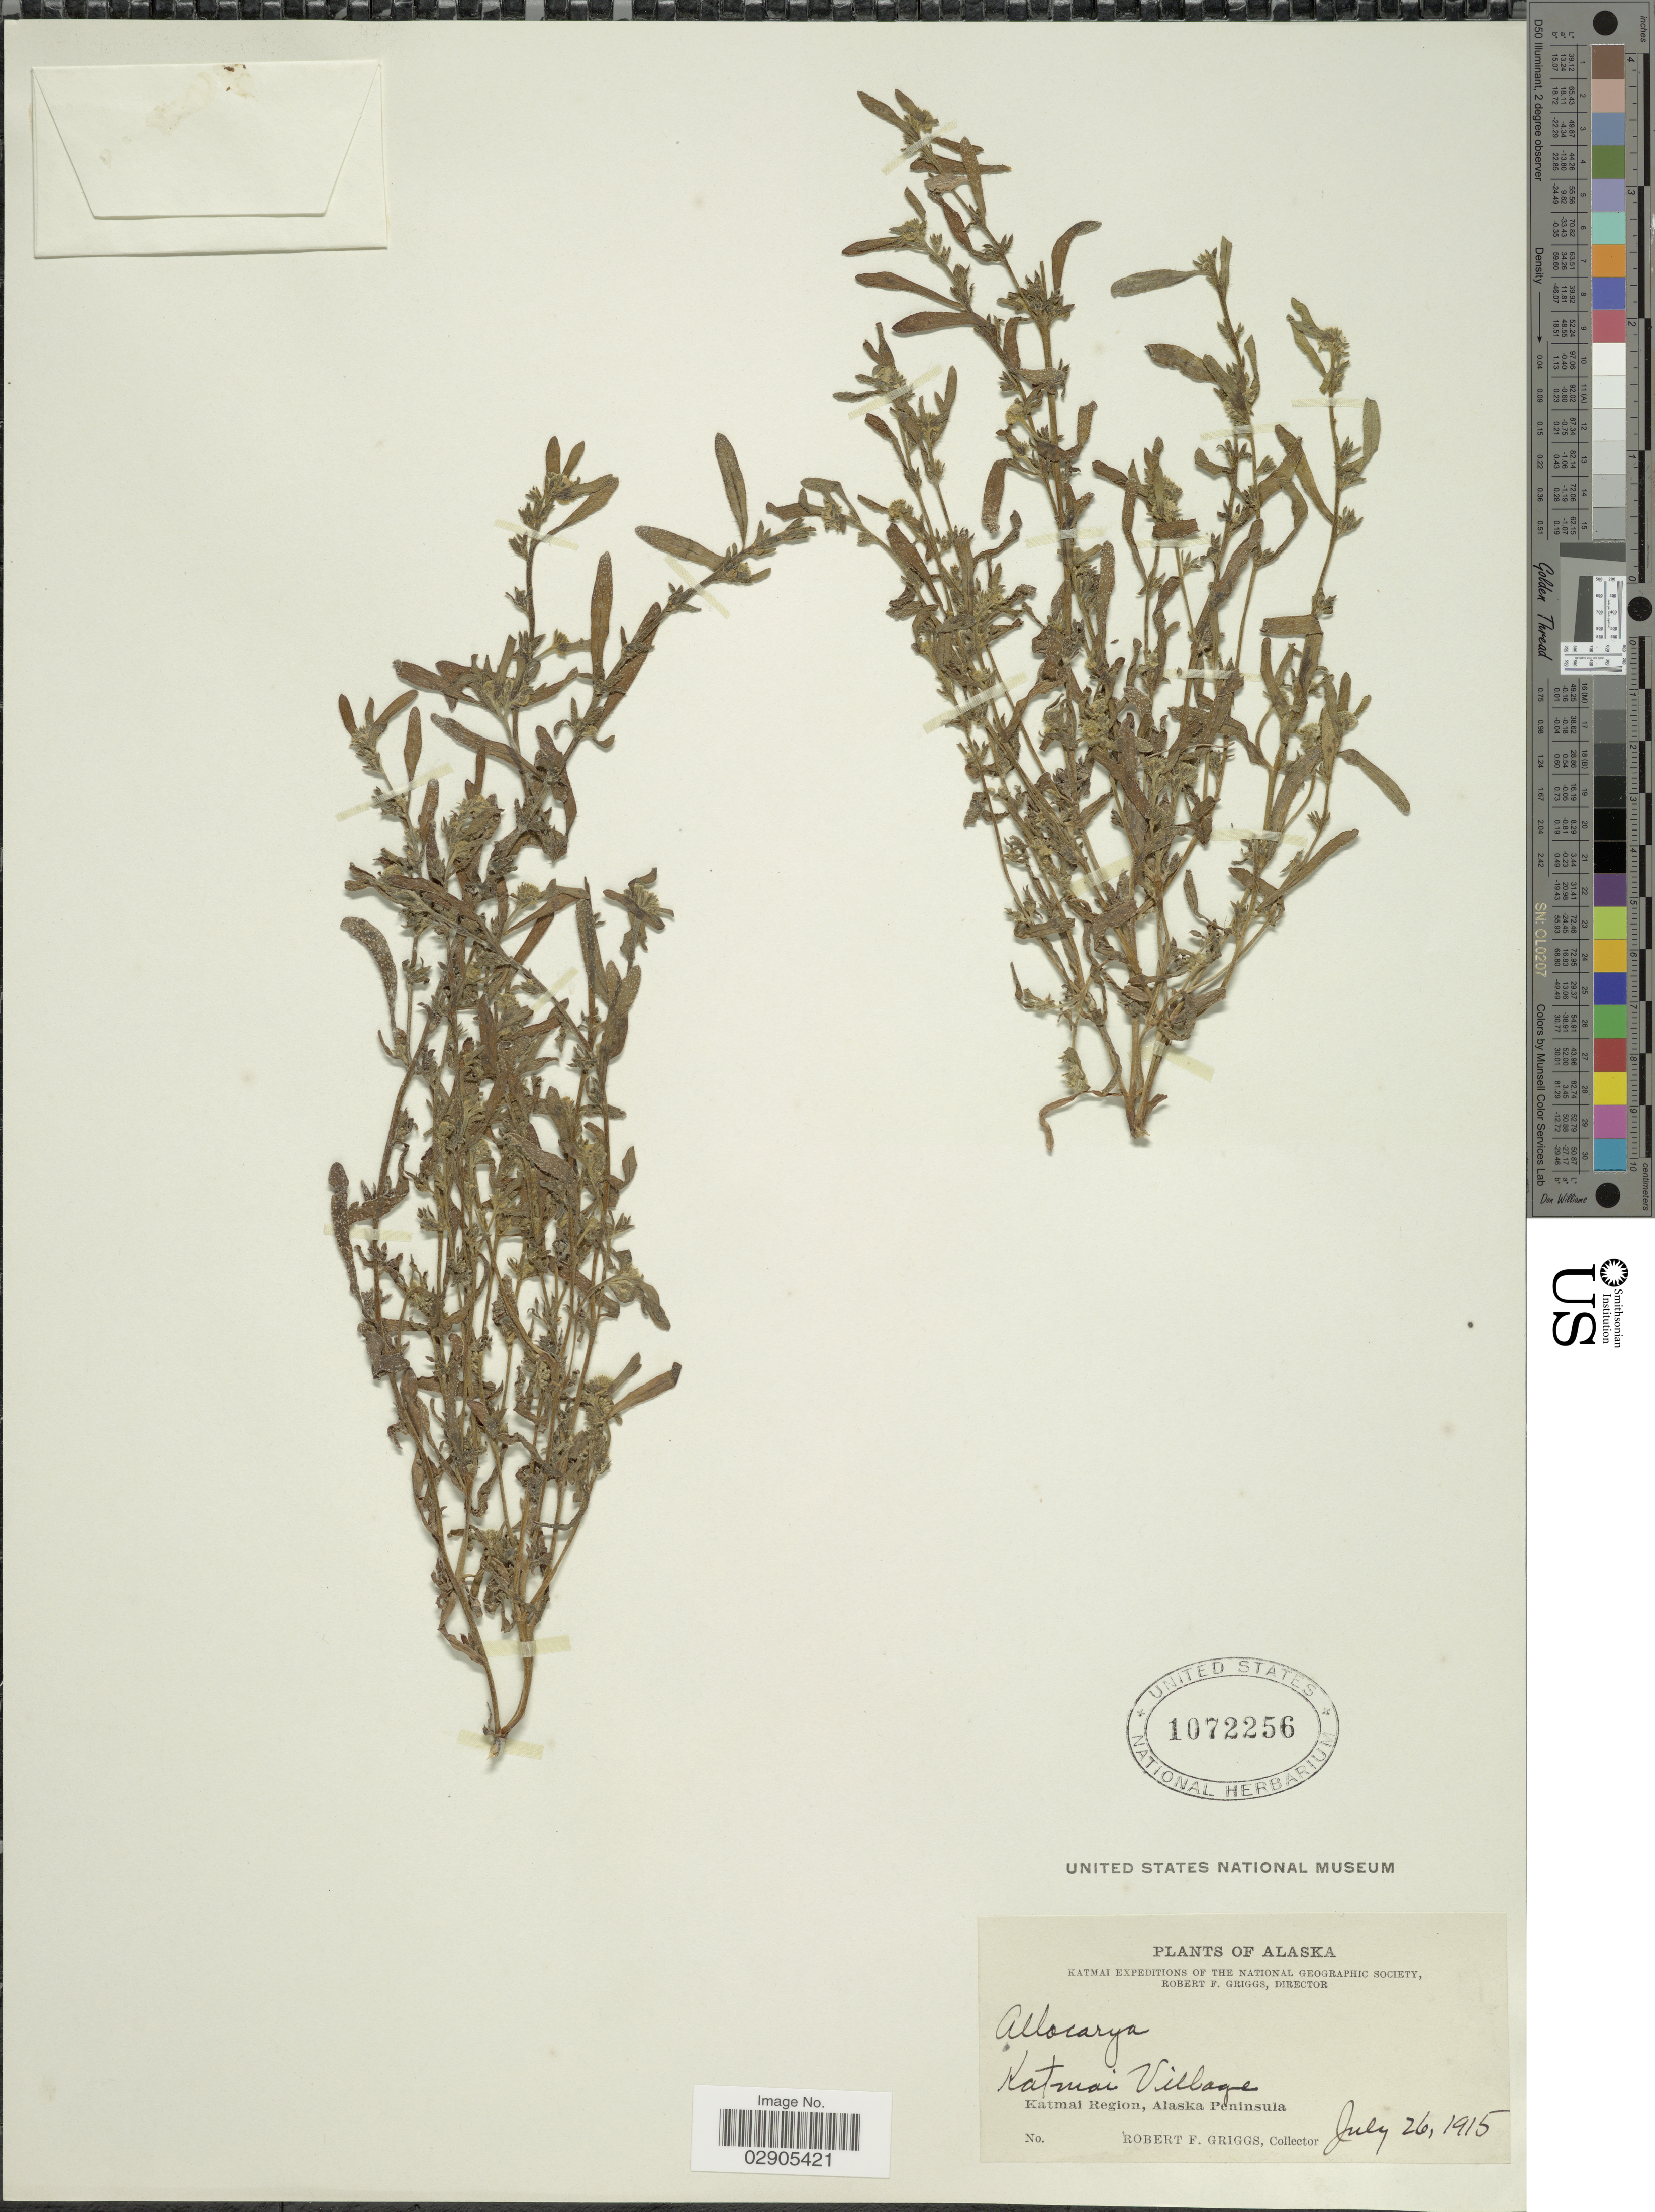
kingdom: Plantae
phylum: Tracheophyta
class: Magnoliopsida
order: Boraginales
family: Boraginaceae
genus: Allocarya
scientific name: Allocarya plebeia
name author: (Cham.) Greene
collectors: R. F. Griggs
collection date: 1915-07-26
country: United States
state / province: Alaska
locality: Katmail Village. Katmai Region, Alaska Peninsula.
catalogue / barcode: US 1072256